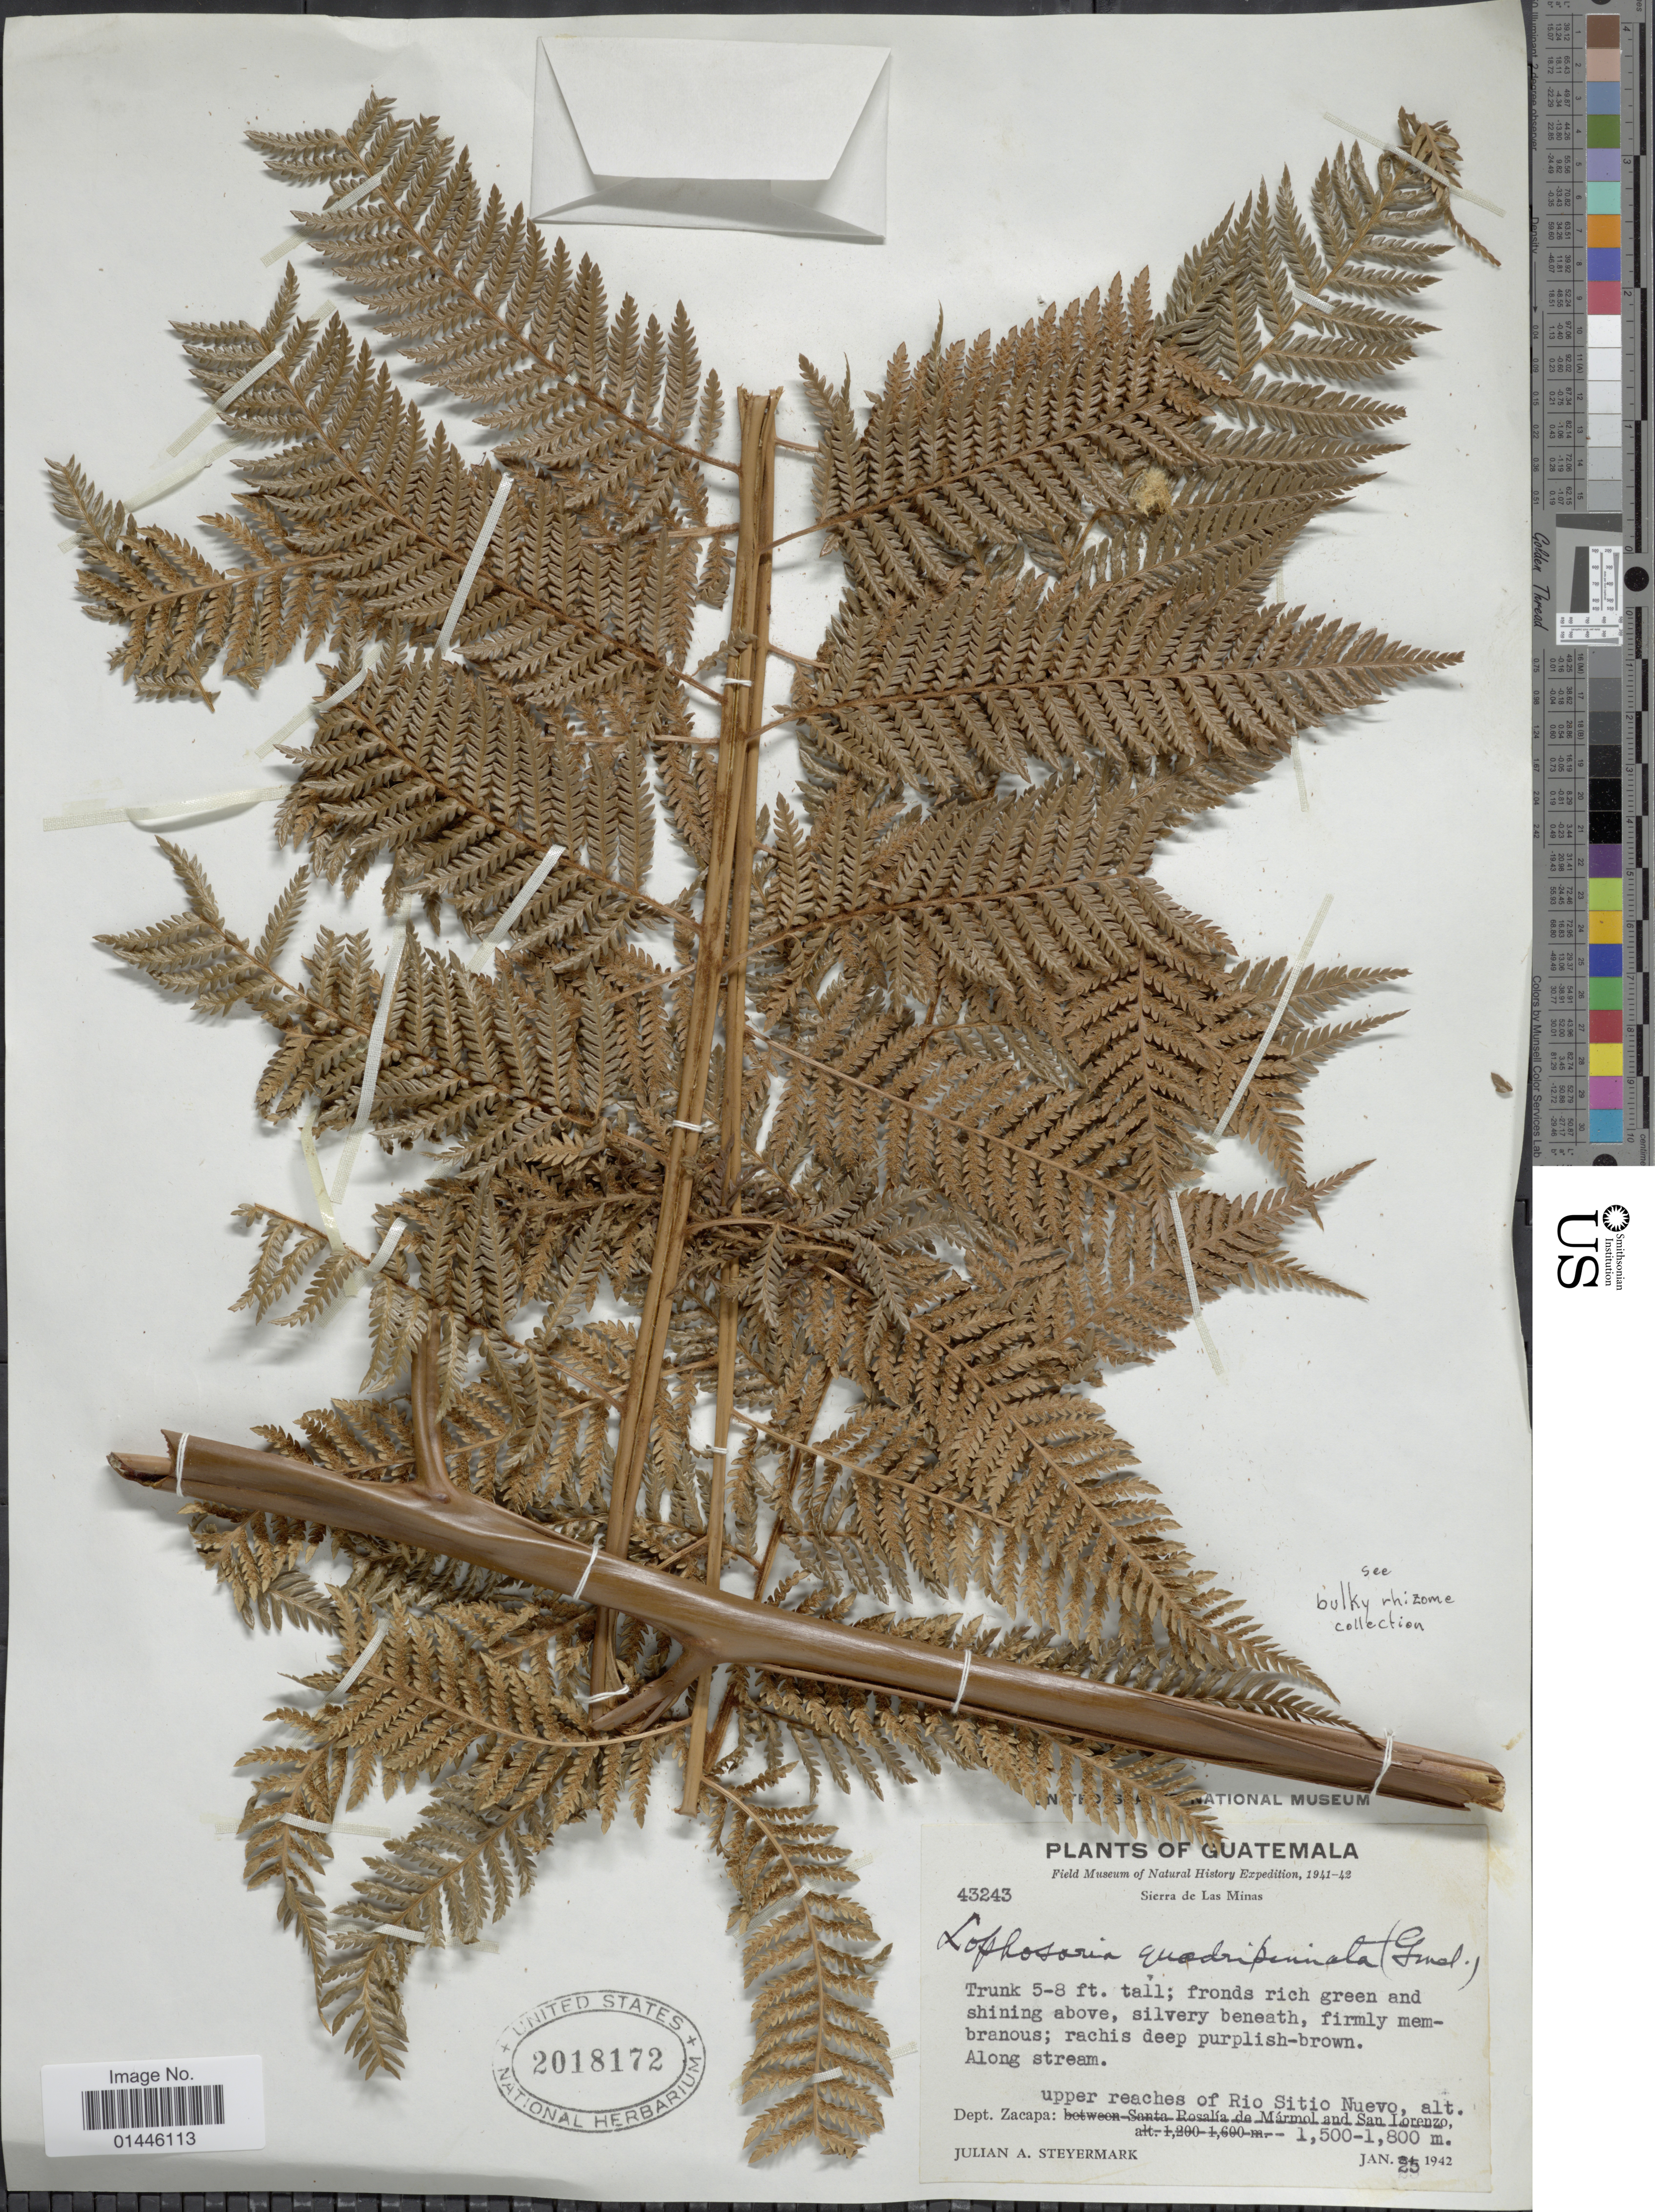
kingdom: Plantae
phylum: Tracheophyta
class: Polypodiopsida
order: Cyatheales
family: Dicksoniaceae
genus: Lophosoria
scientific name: Lophosoria quadripinnata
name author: (J.F. Gmel.) C. Chr.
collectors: J. Steyermark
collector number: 43243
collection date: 1942-01-25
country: Guatemala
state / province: Zacapa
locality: Sierra de Las Minas. upper reaches of Rio Sitio Nuevo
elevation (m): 1500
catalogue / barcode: US 2018172